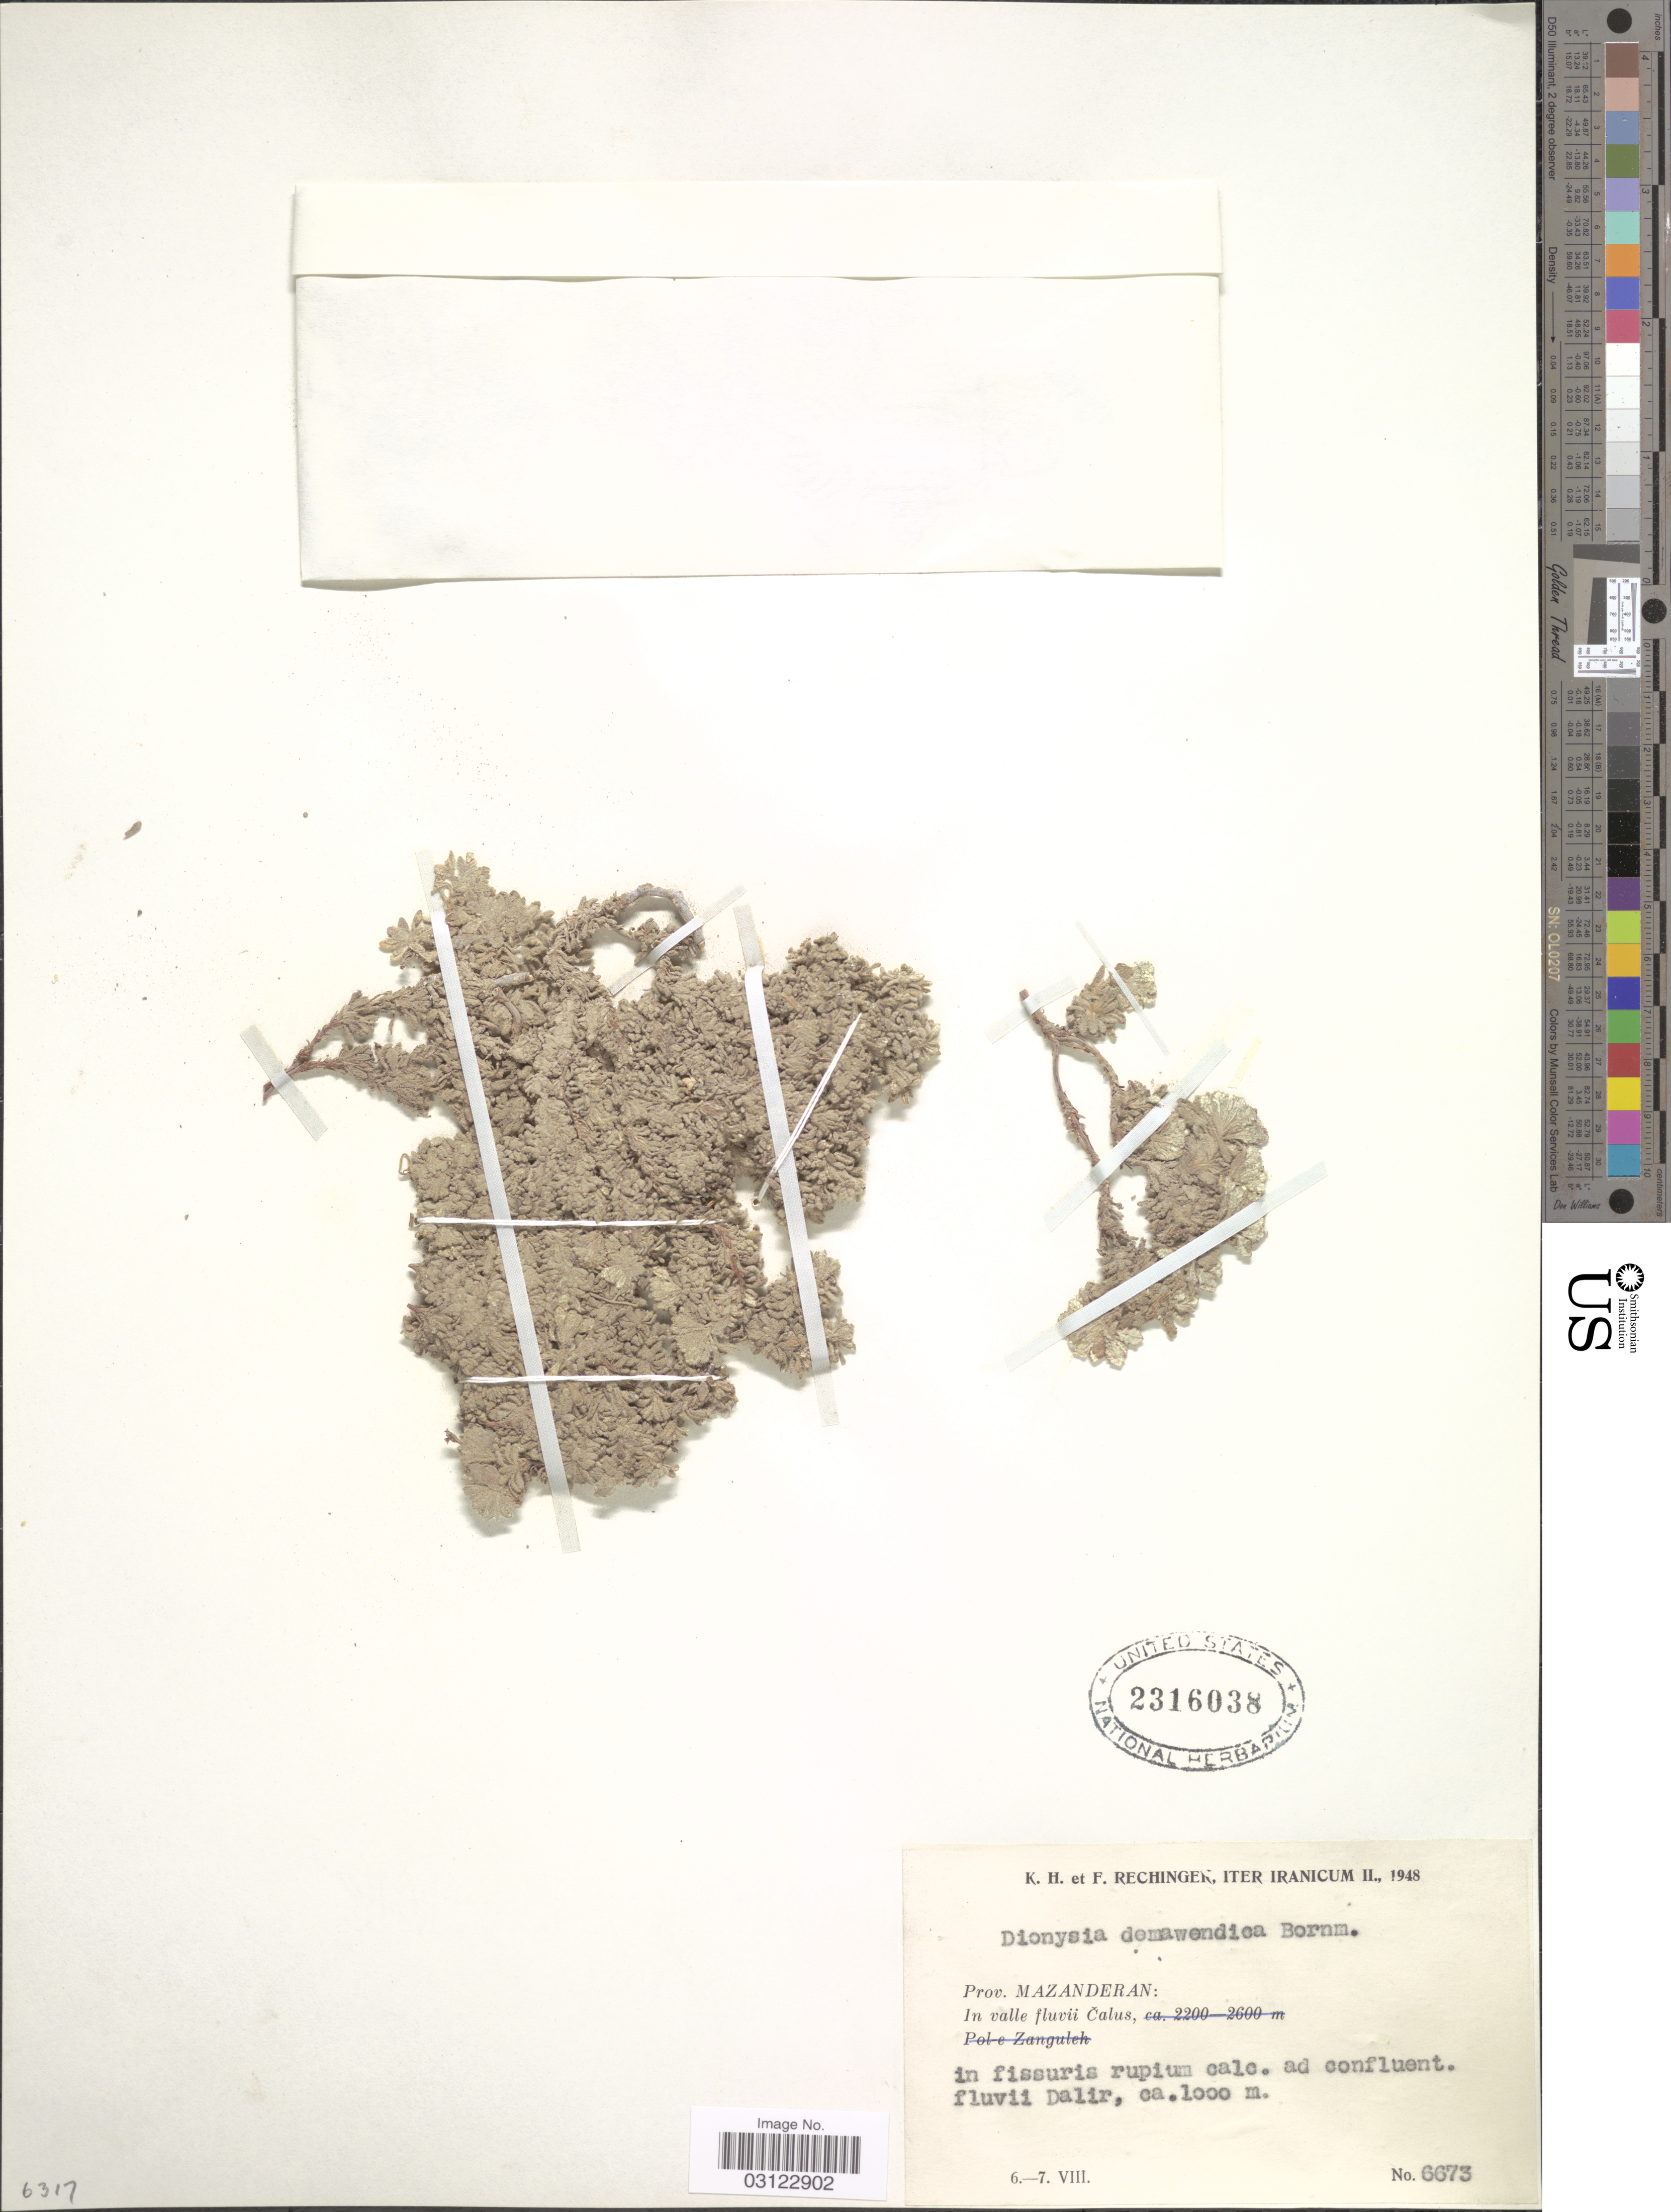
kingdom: Plantae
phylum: Tracheophyta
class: Magnoliopsida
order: Ericales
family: Primulaceae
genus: Dionysia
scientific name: Dionysia demawendica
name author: Bornm.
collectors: K. H. Rechinger & F. Rechinger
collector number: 6673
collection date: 1948-08-06/1948-08-07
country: Iran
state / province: Mazandaran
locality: Iranicum. Prov. Mazanderan: In valle fluvii Čalus, in fissuris rupium calc. ad confluent. fluvii Dalir.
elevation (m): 1000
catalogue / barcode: US 2316038